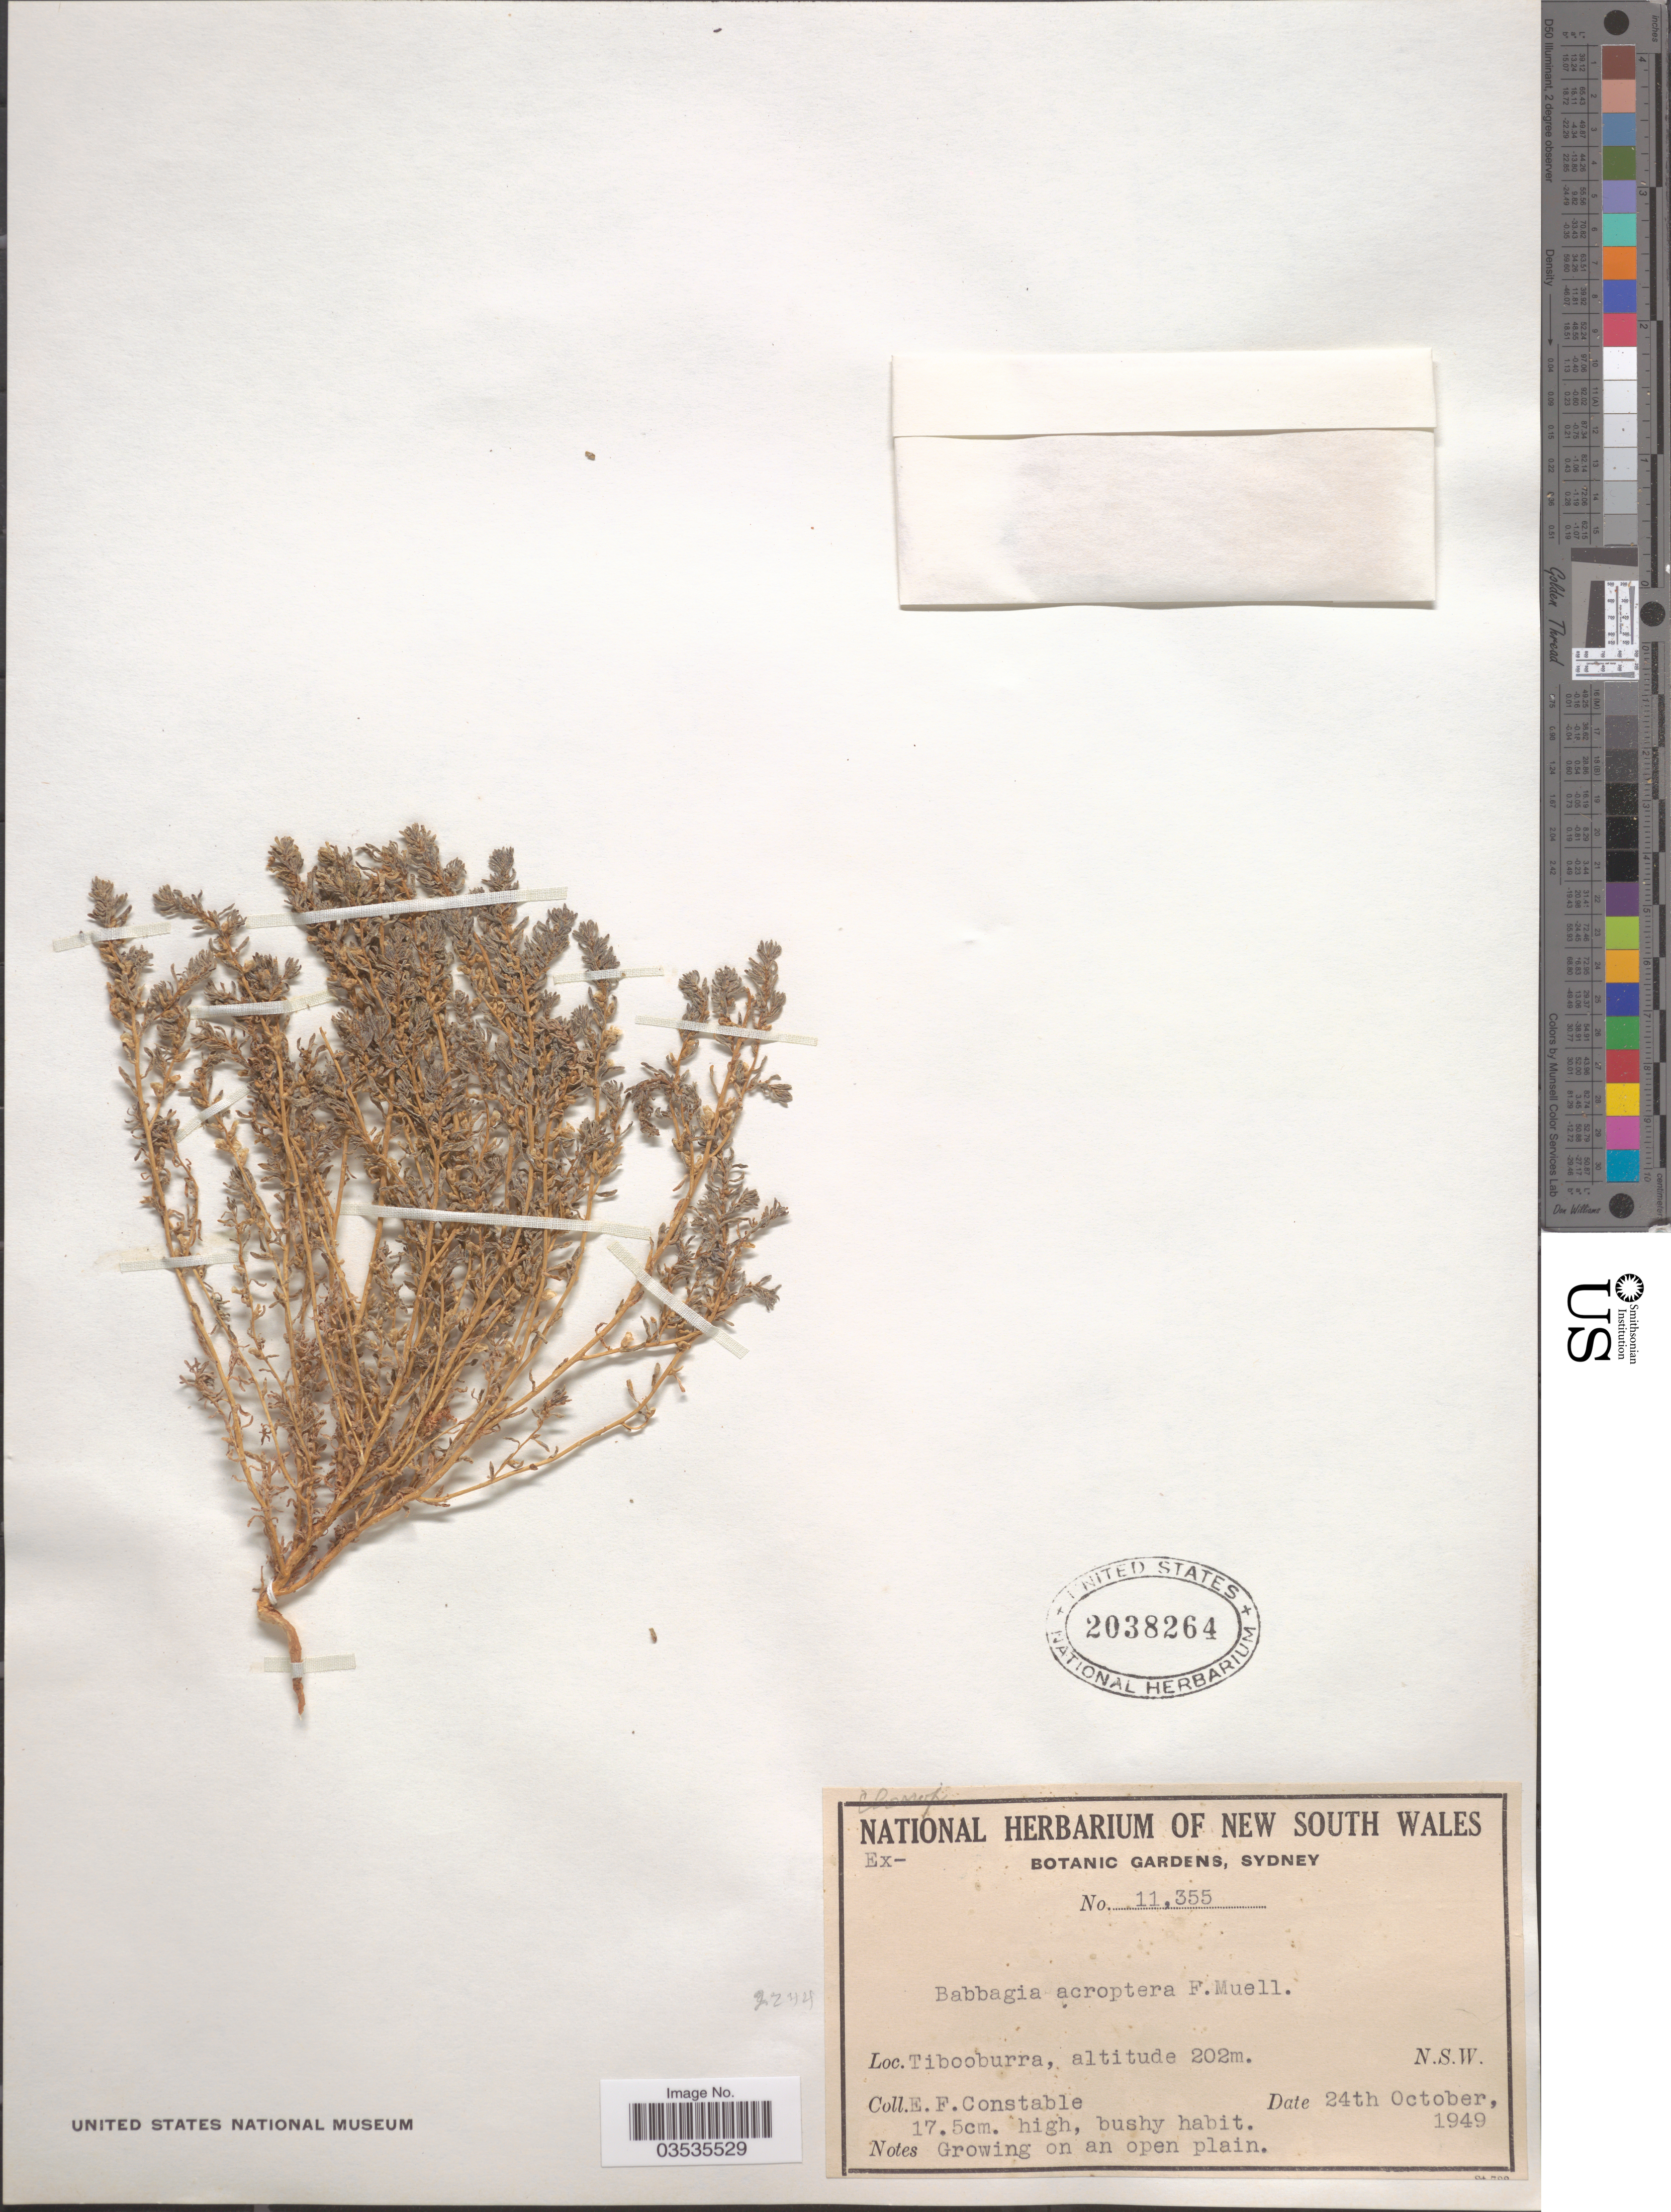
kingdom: Plantae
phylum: Tracheophyta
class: Magnoliopsida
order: Caryophyllales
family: Amaranthaceae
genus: Osteocarpum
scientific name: Osteocarpum acropterum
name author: (F. Muell. & Tate) Volkens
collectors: E. F. Constable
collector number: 11355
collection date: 1949-10-24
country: Australia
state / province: New South Wales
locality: Tibooburra.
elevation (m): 202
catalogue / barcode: US 2038264